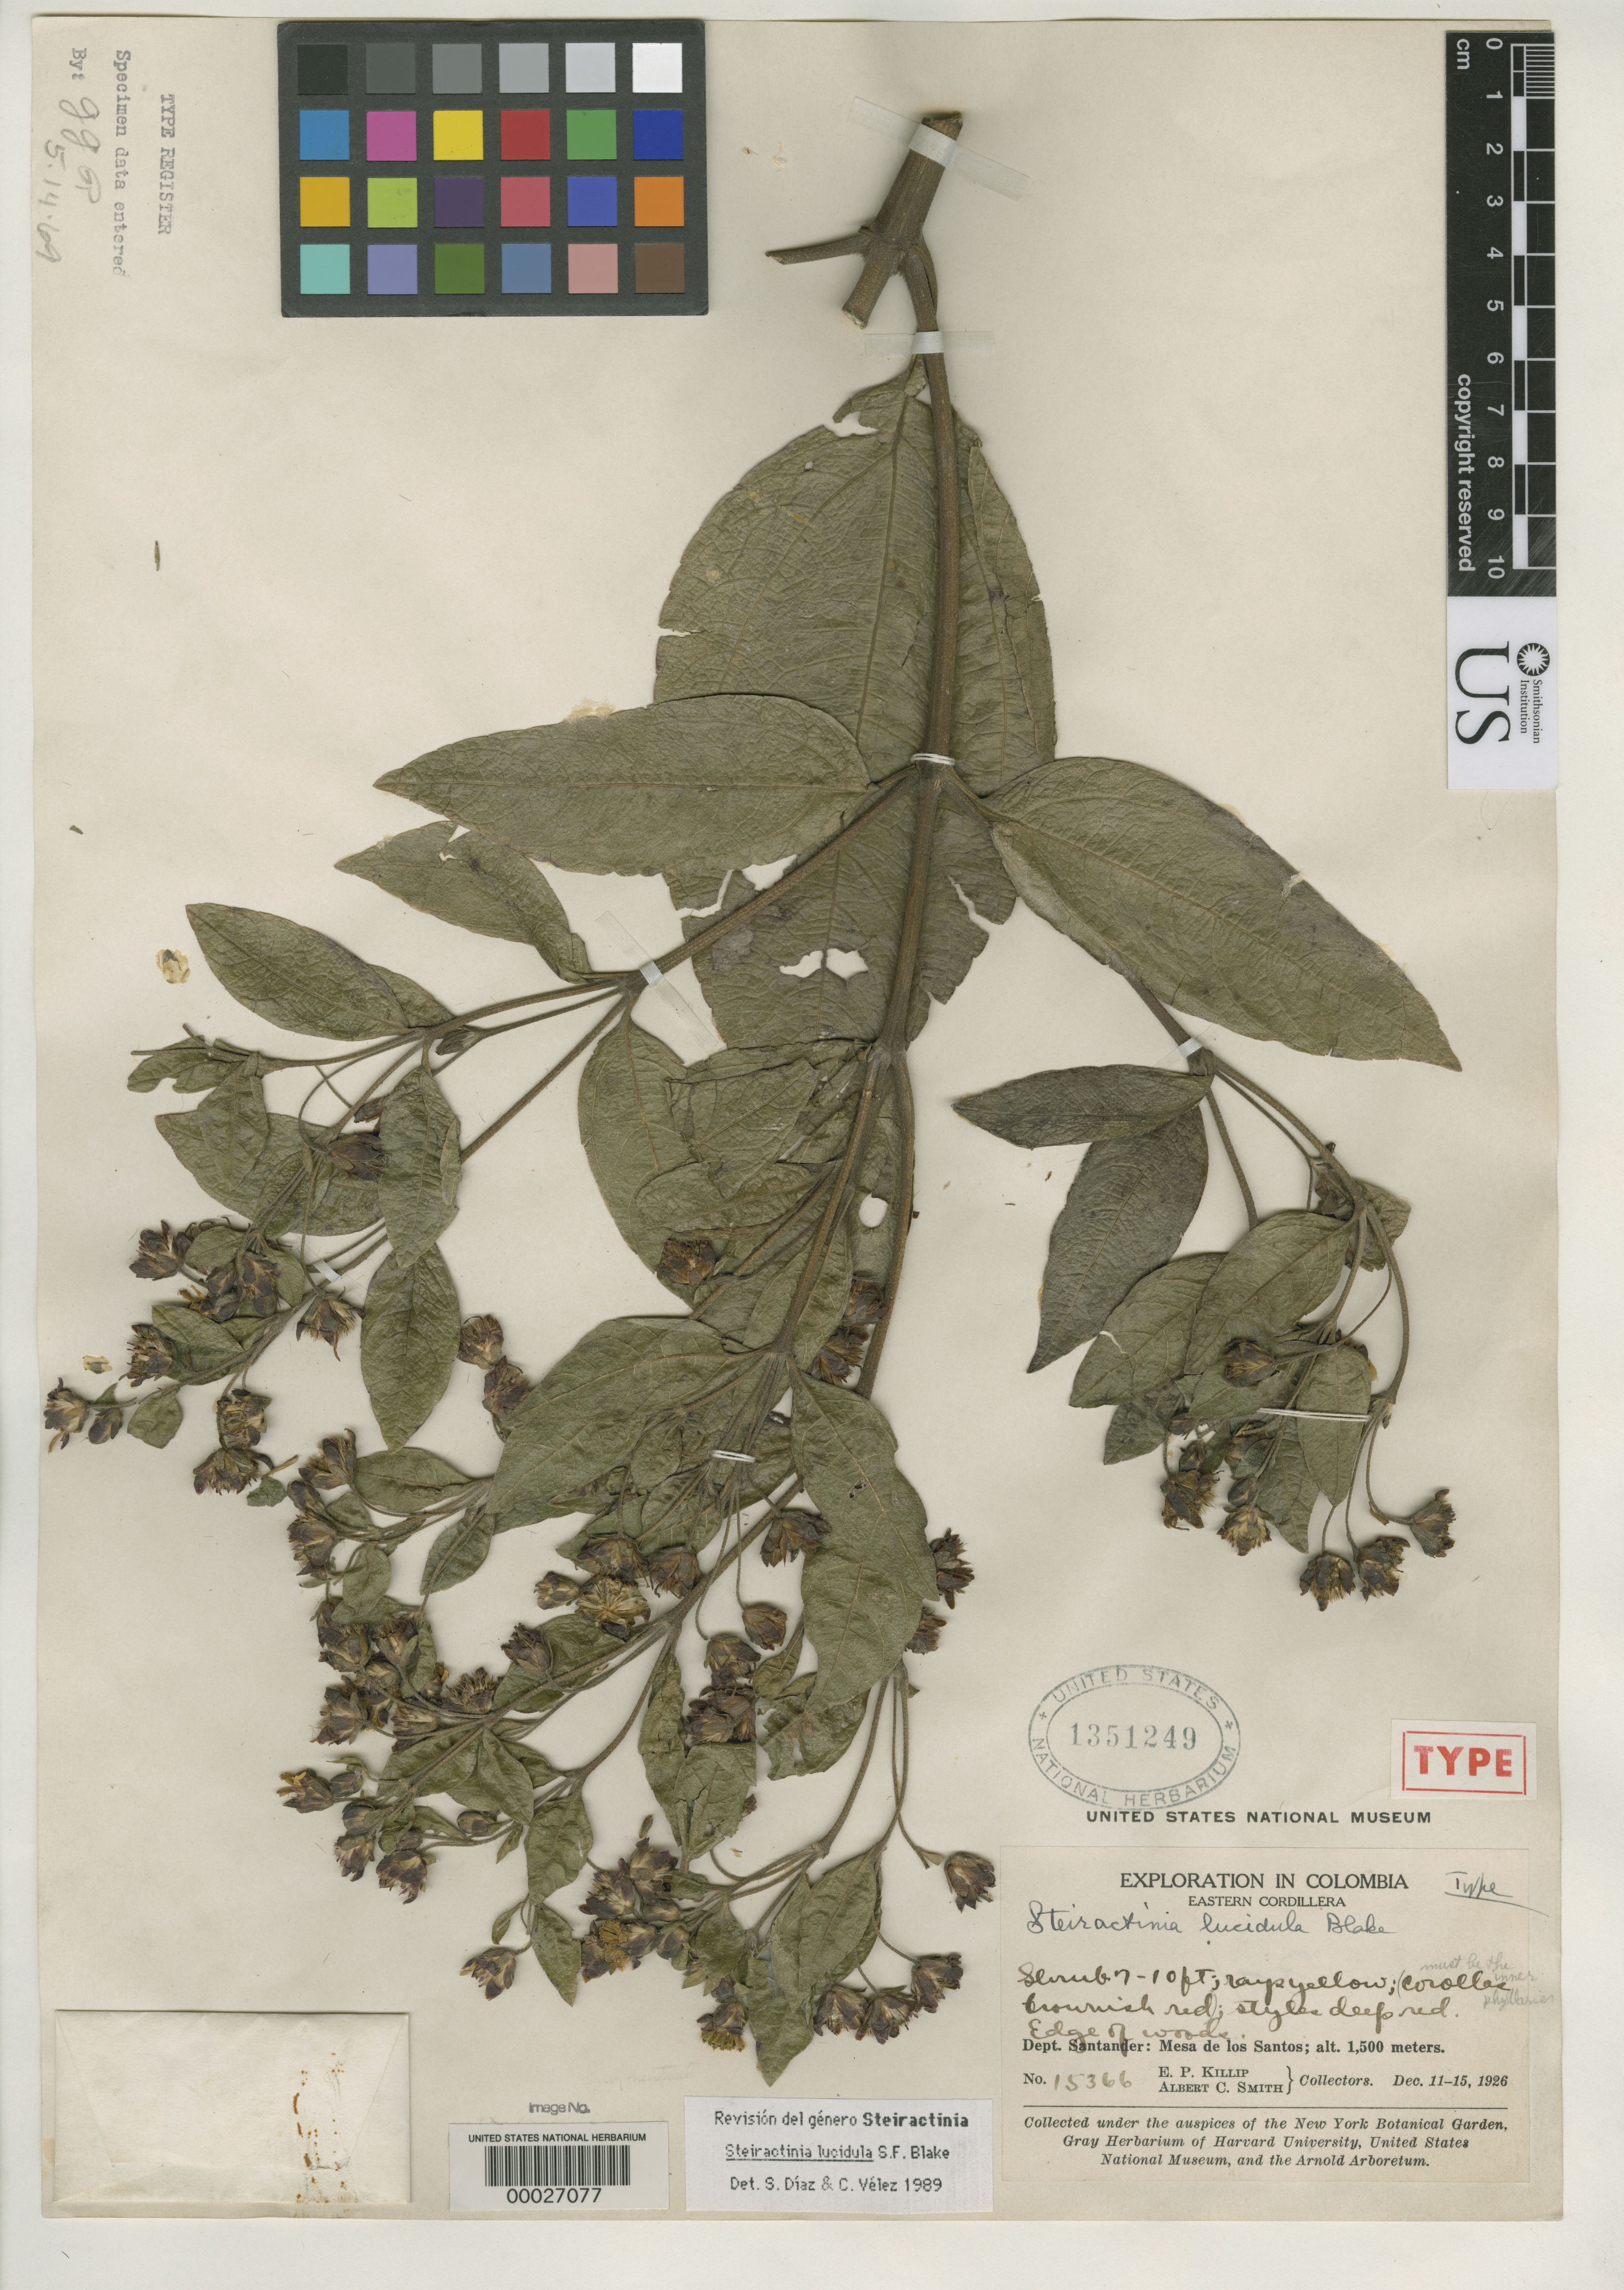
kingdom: Plantae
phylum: Tracheophyta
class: Magnoliopsida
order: Asterales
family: Asteraceae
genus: Steiractinia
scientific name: Steiractinia lucidula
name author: S.F. Blake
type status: Holotype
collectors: E. P. Killip & A. C. Smith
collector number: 15366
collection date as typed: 11 Dec 1926 to 15 Dec 1926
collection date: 1926-12-11/1926-12-15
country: Colombia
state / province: Santander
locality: Mesa de Los Santos.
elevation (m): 1500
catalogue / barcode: US 1351249